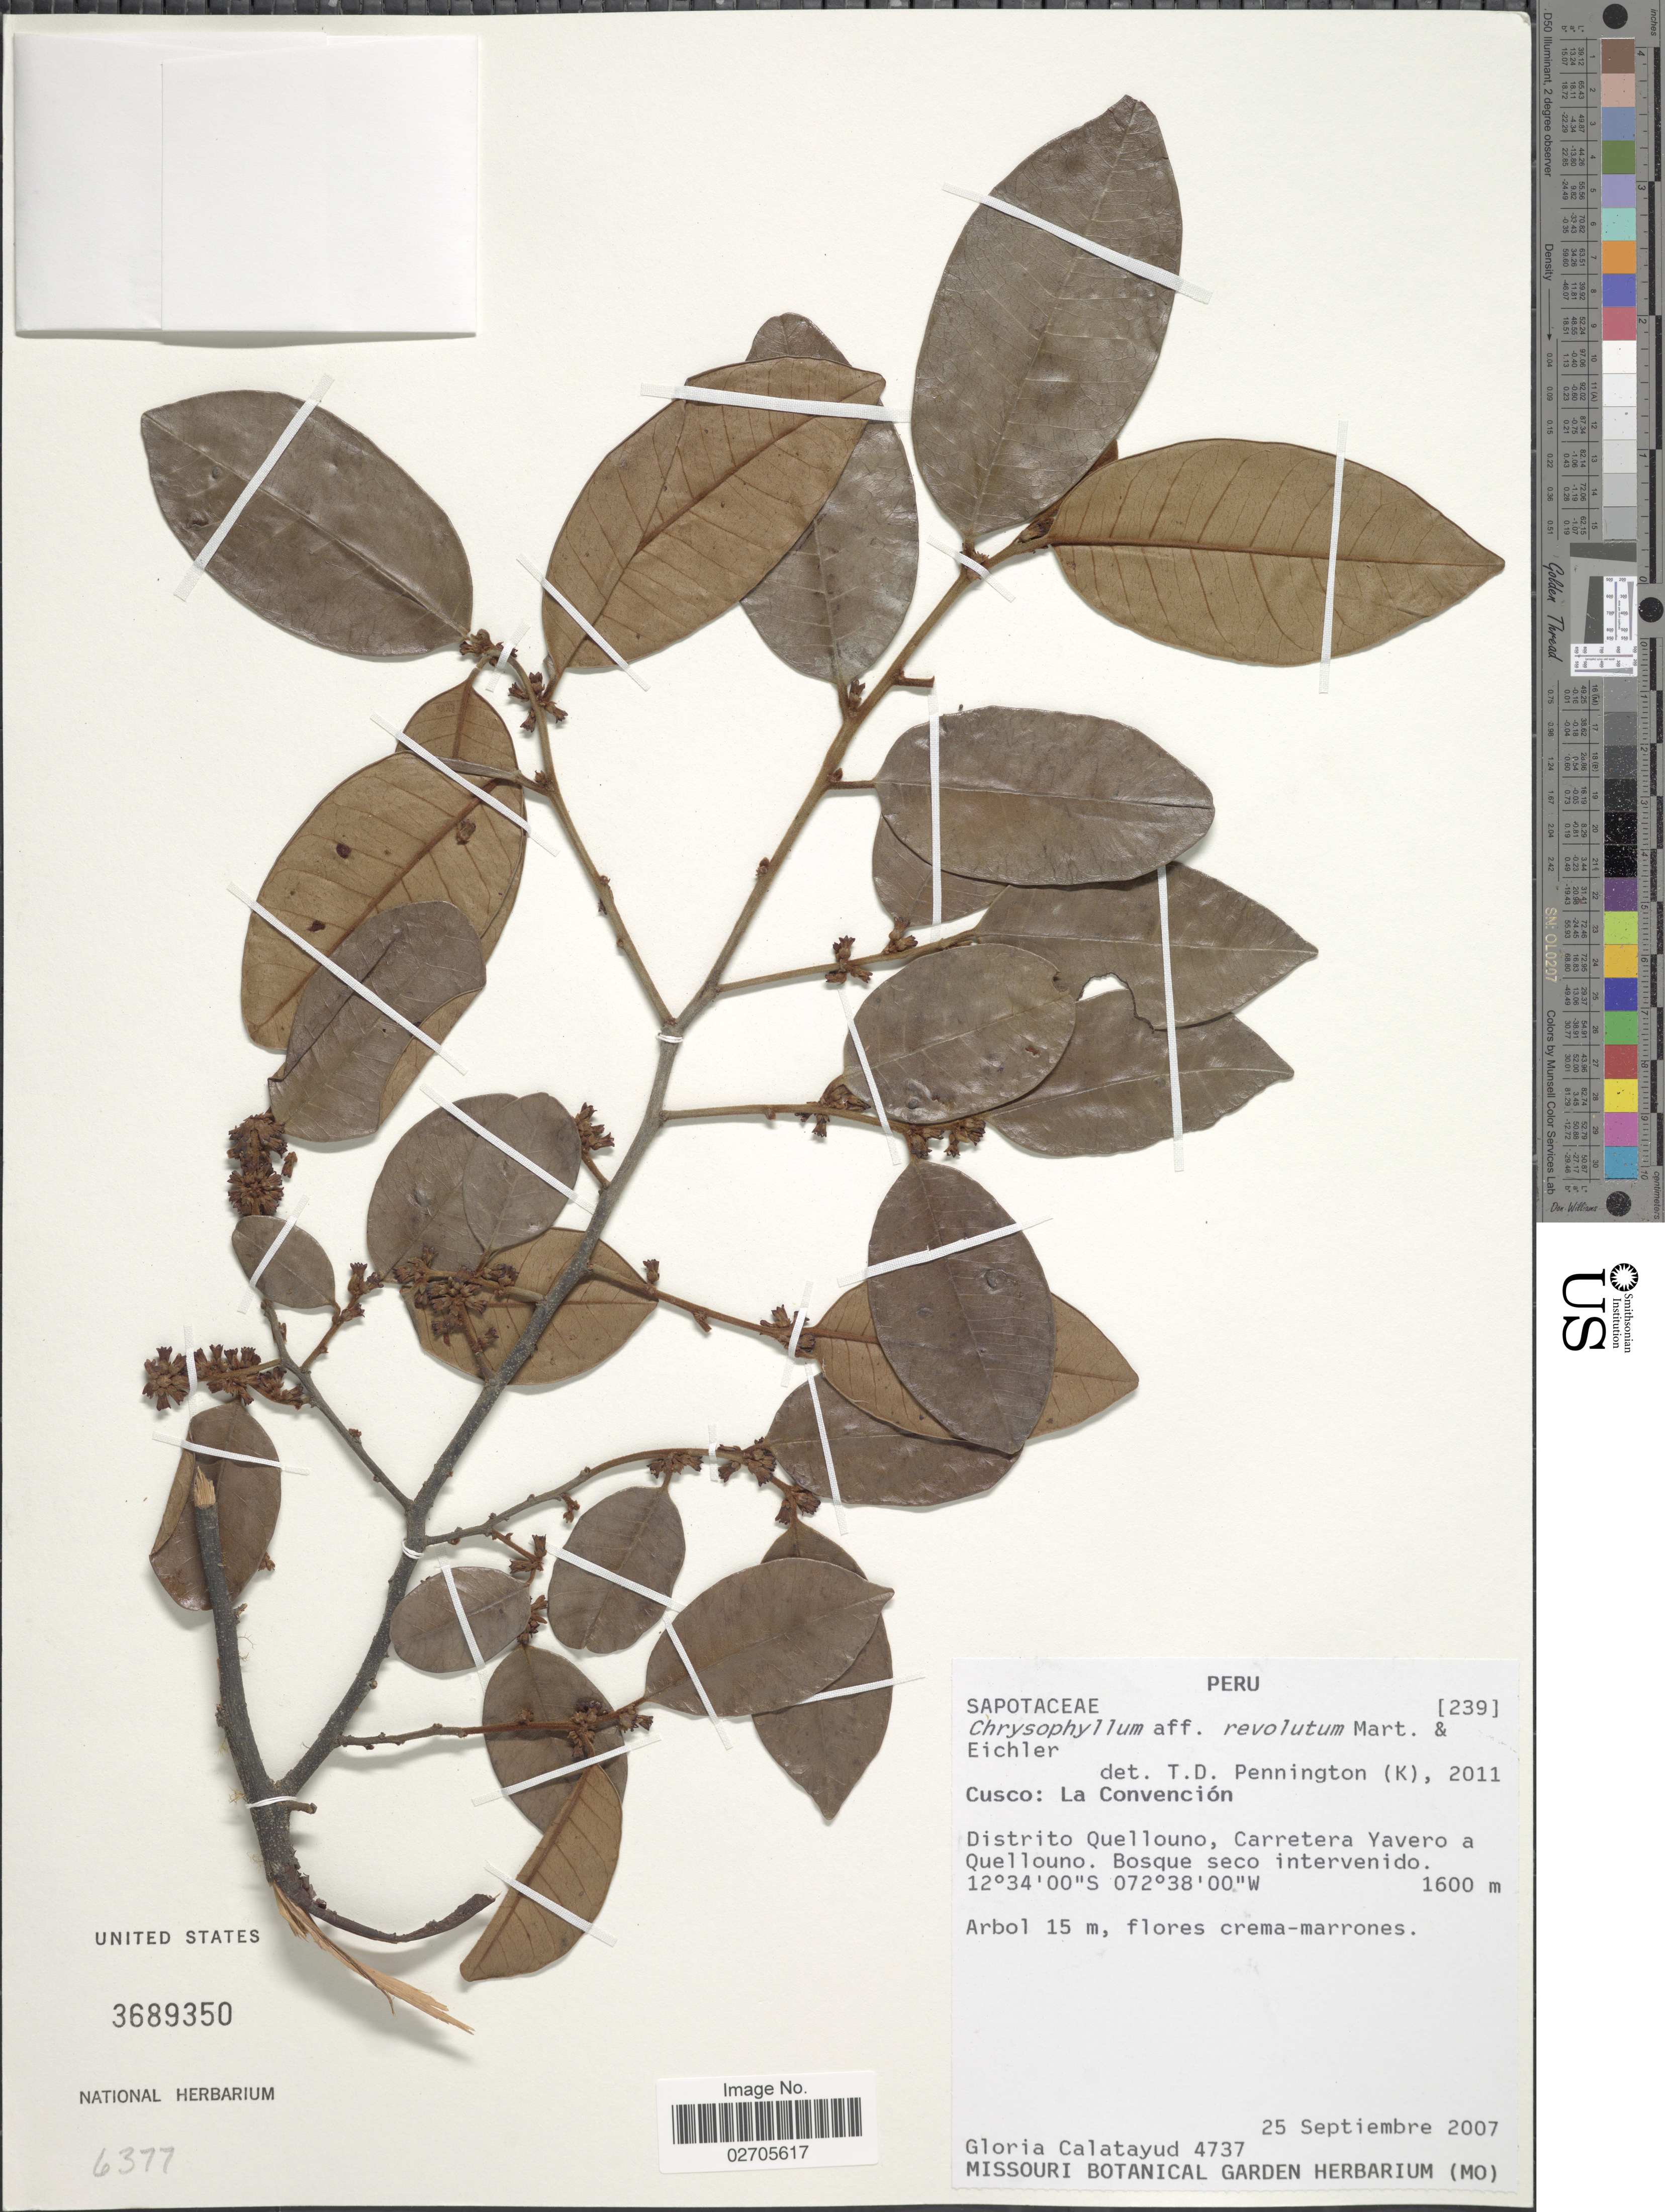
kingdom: Plantae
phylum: Tracheophyta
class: Magnoliopsida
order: Ericales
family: Sapotaceae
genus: Chrysophyllum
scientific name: Chrysophyllum revolutum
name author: Mart. & Eichler ex Miq.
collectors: G. Calatayud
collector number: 4737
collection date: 2007-09-25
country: Peru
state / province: Cusco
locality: La Convención, Distrito Quellouno, Carretera Yavero a Quellouno. Bosque seco intervenido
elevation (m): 1600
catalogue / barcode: US 3689350